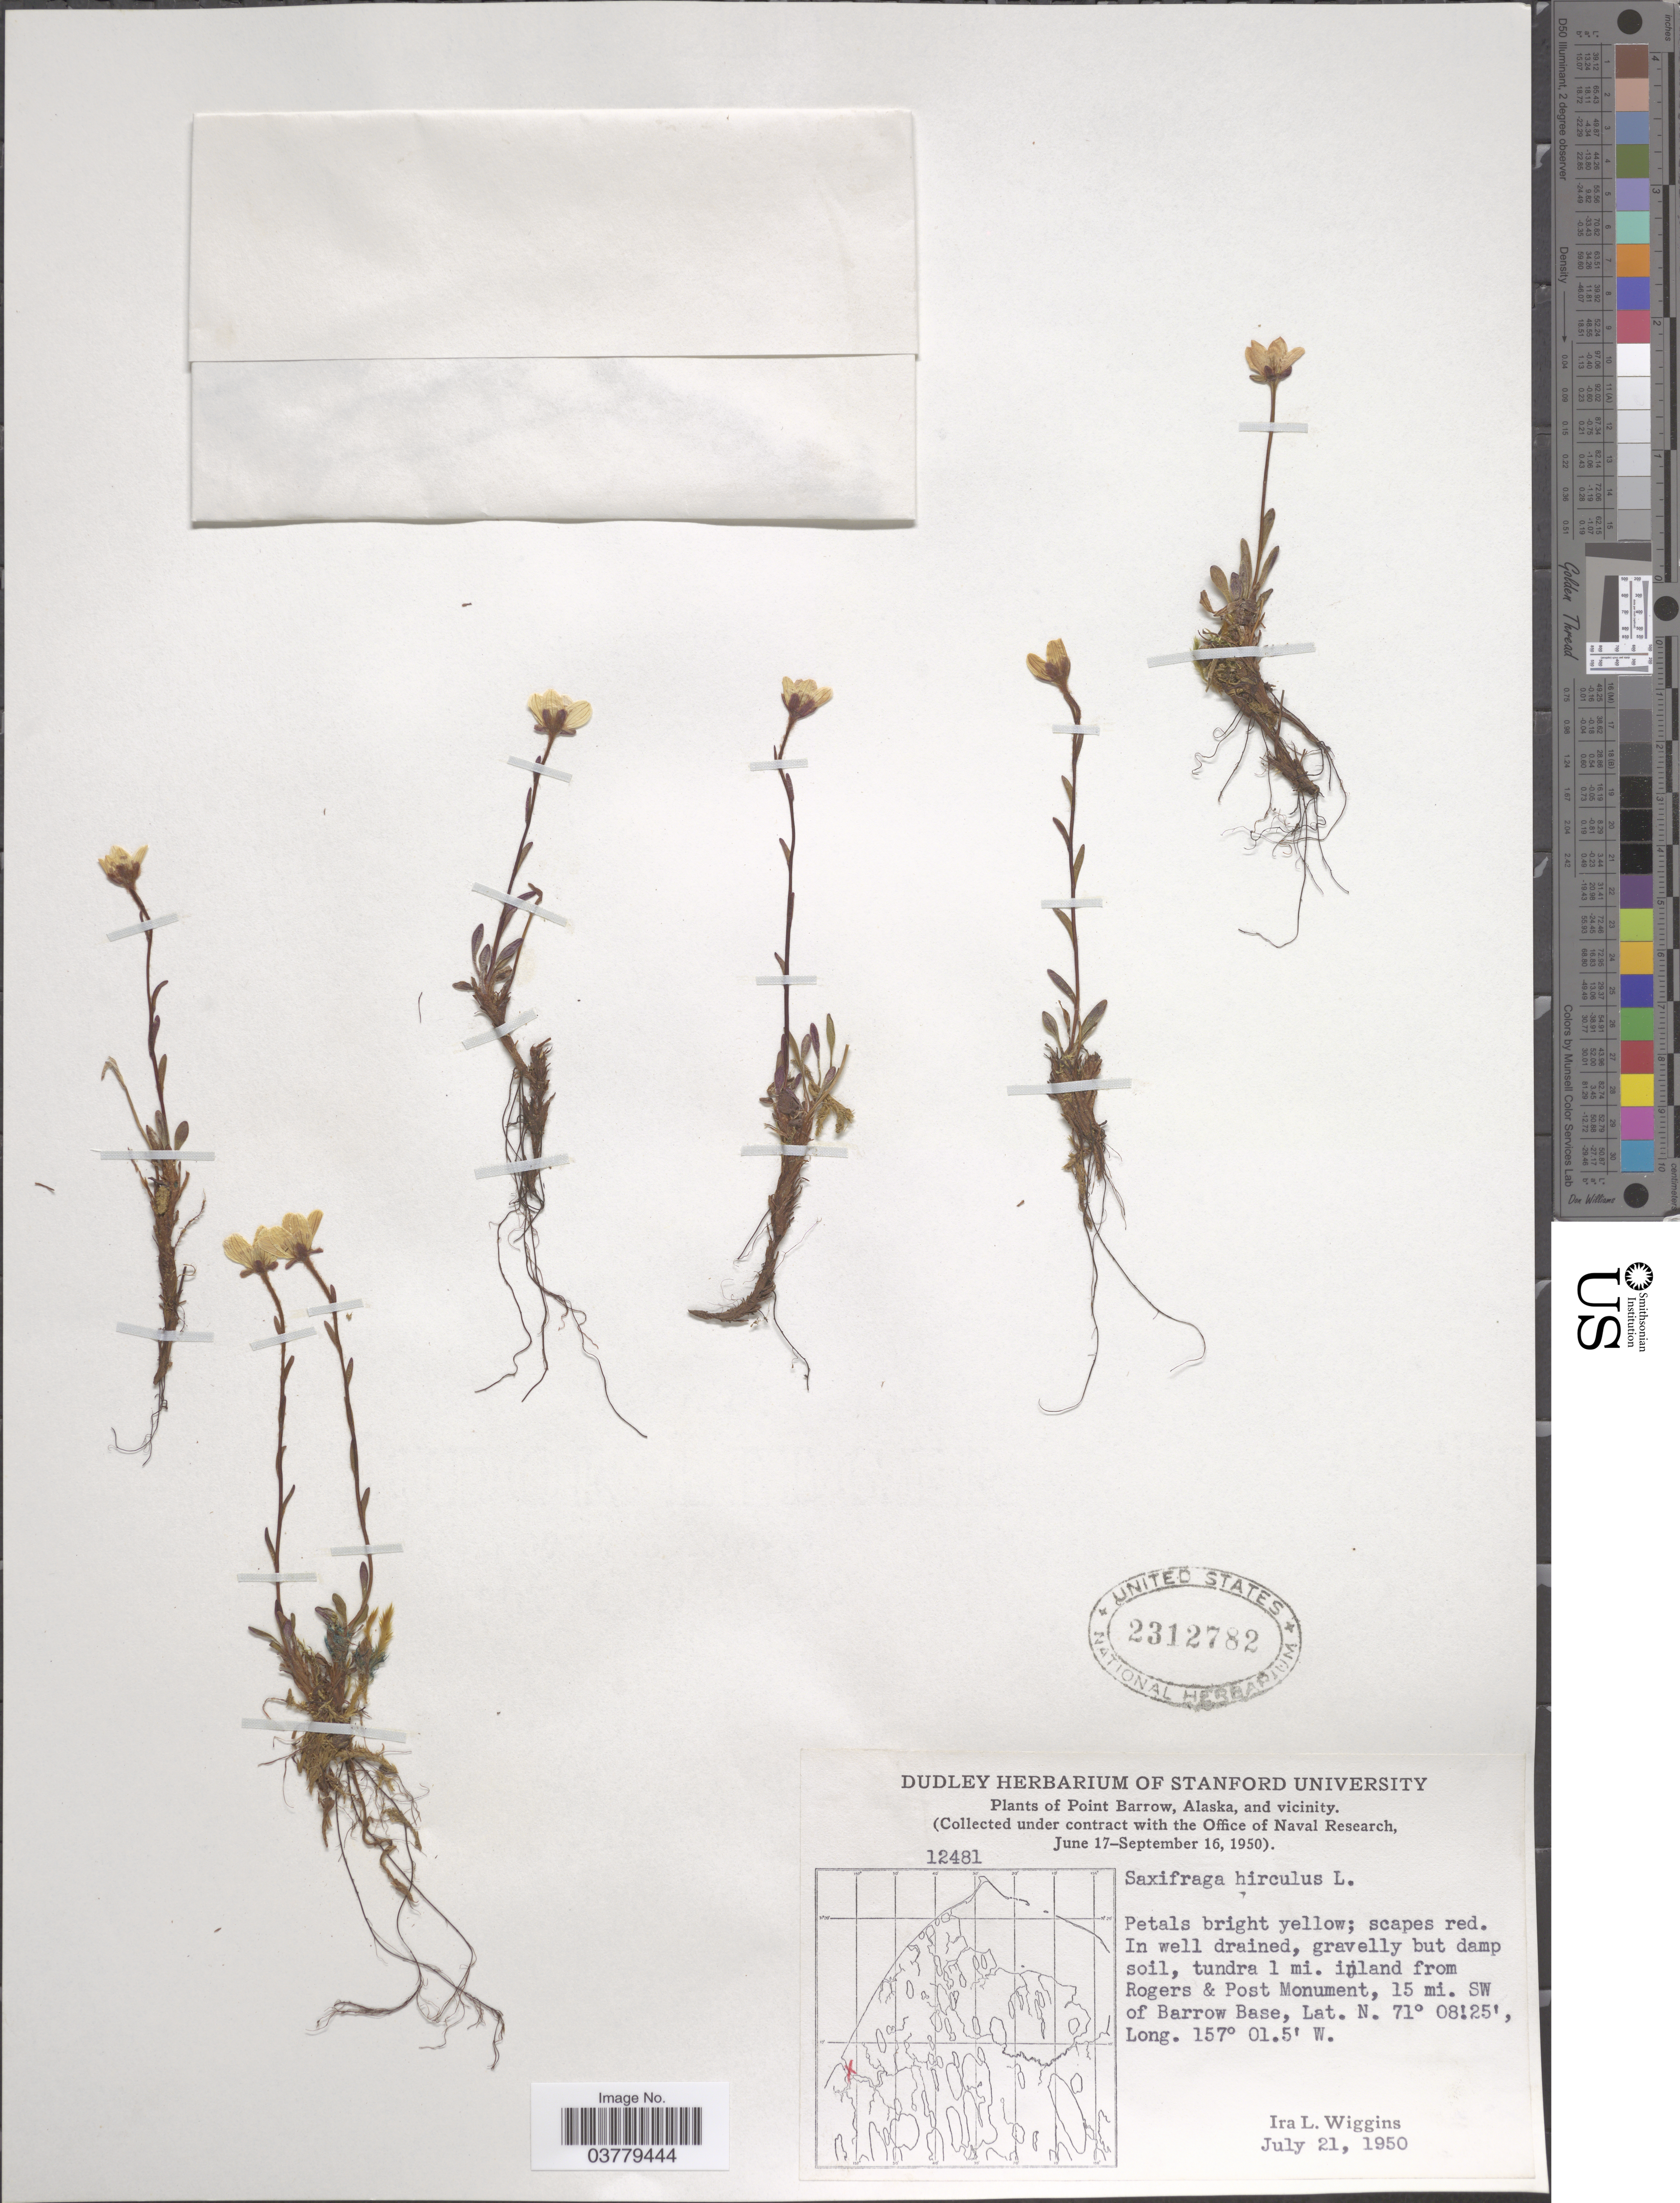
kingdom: Plantae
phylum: Tracheophyta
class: Magnoliopsida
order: Saxifragales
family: Saxifragaceae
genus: Saxifraga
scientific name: Saxifraga hirculus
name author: L.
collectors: I. L. Wiggins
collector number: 12481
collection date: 1950-07-21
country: United States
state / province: Alaska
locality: Point Barrow, Alaska, and vicinity. Tundra 1 mi. inland from Rogers & Post Monument, 15 mi. SW of Barrow Base.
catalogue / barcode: US 2312782